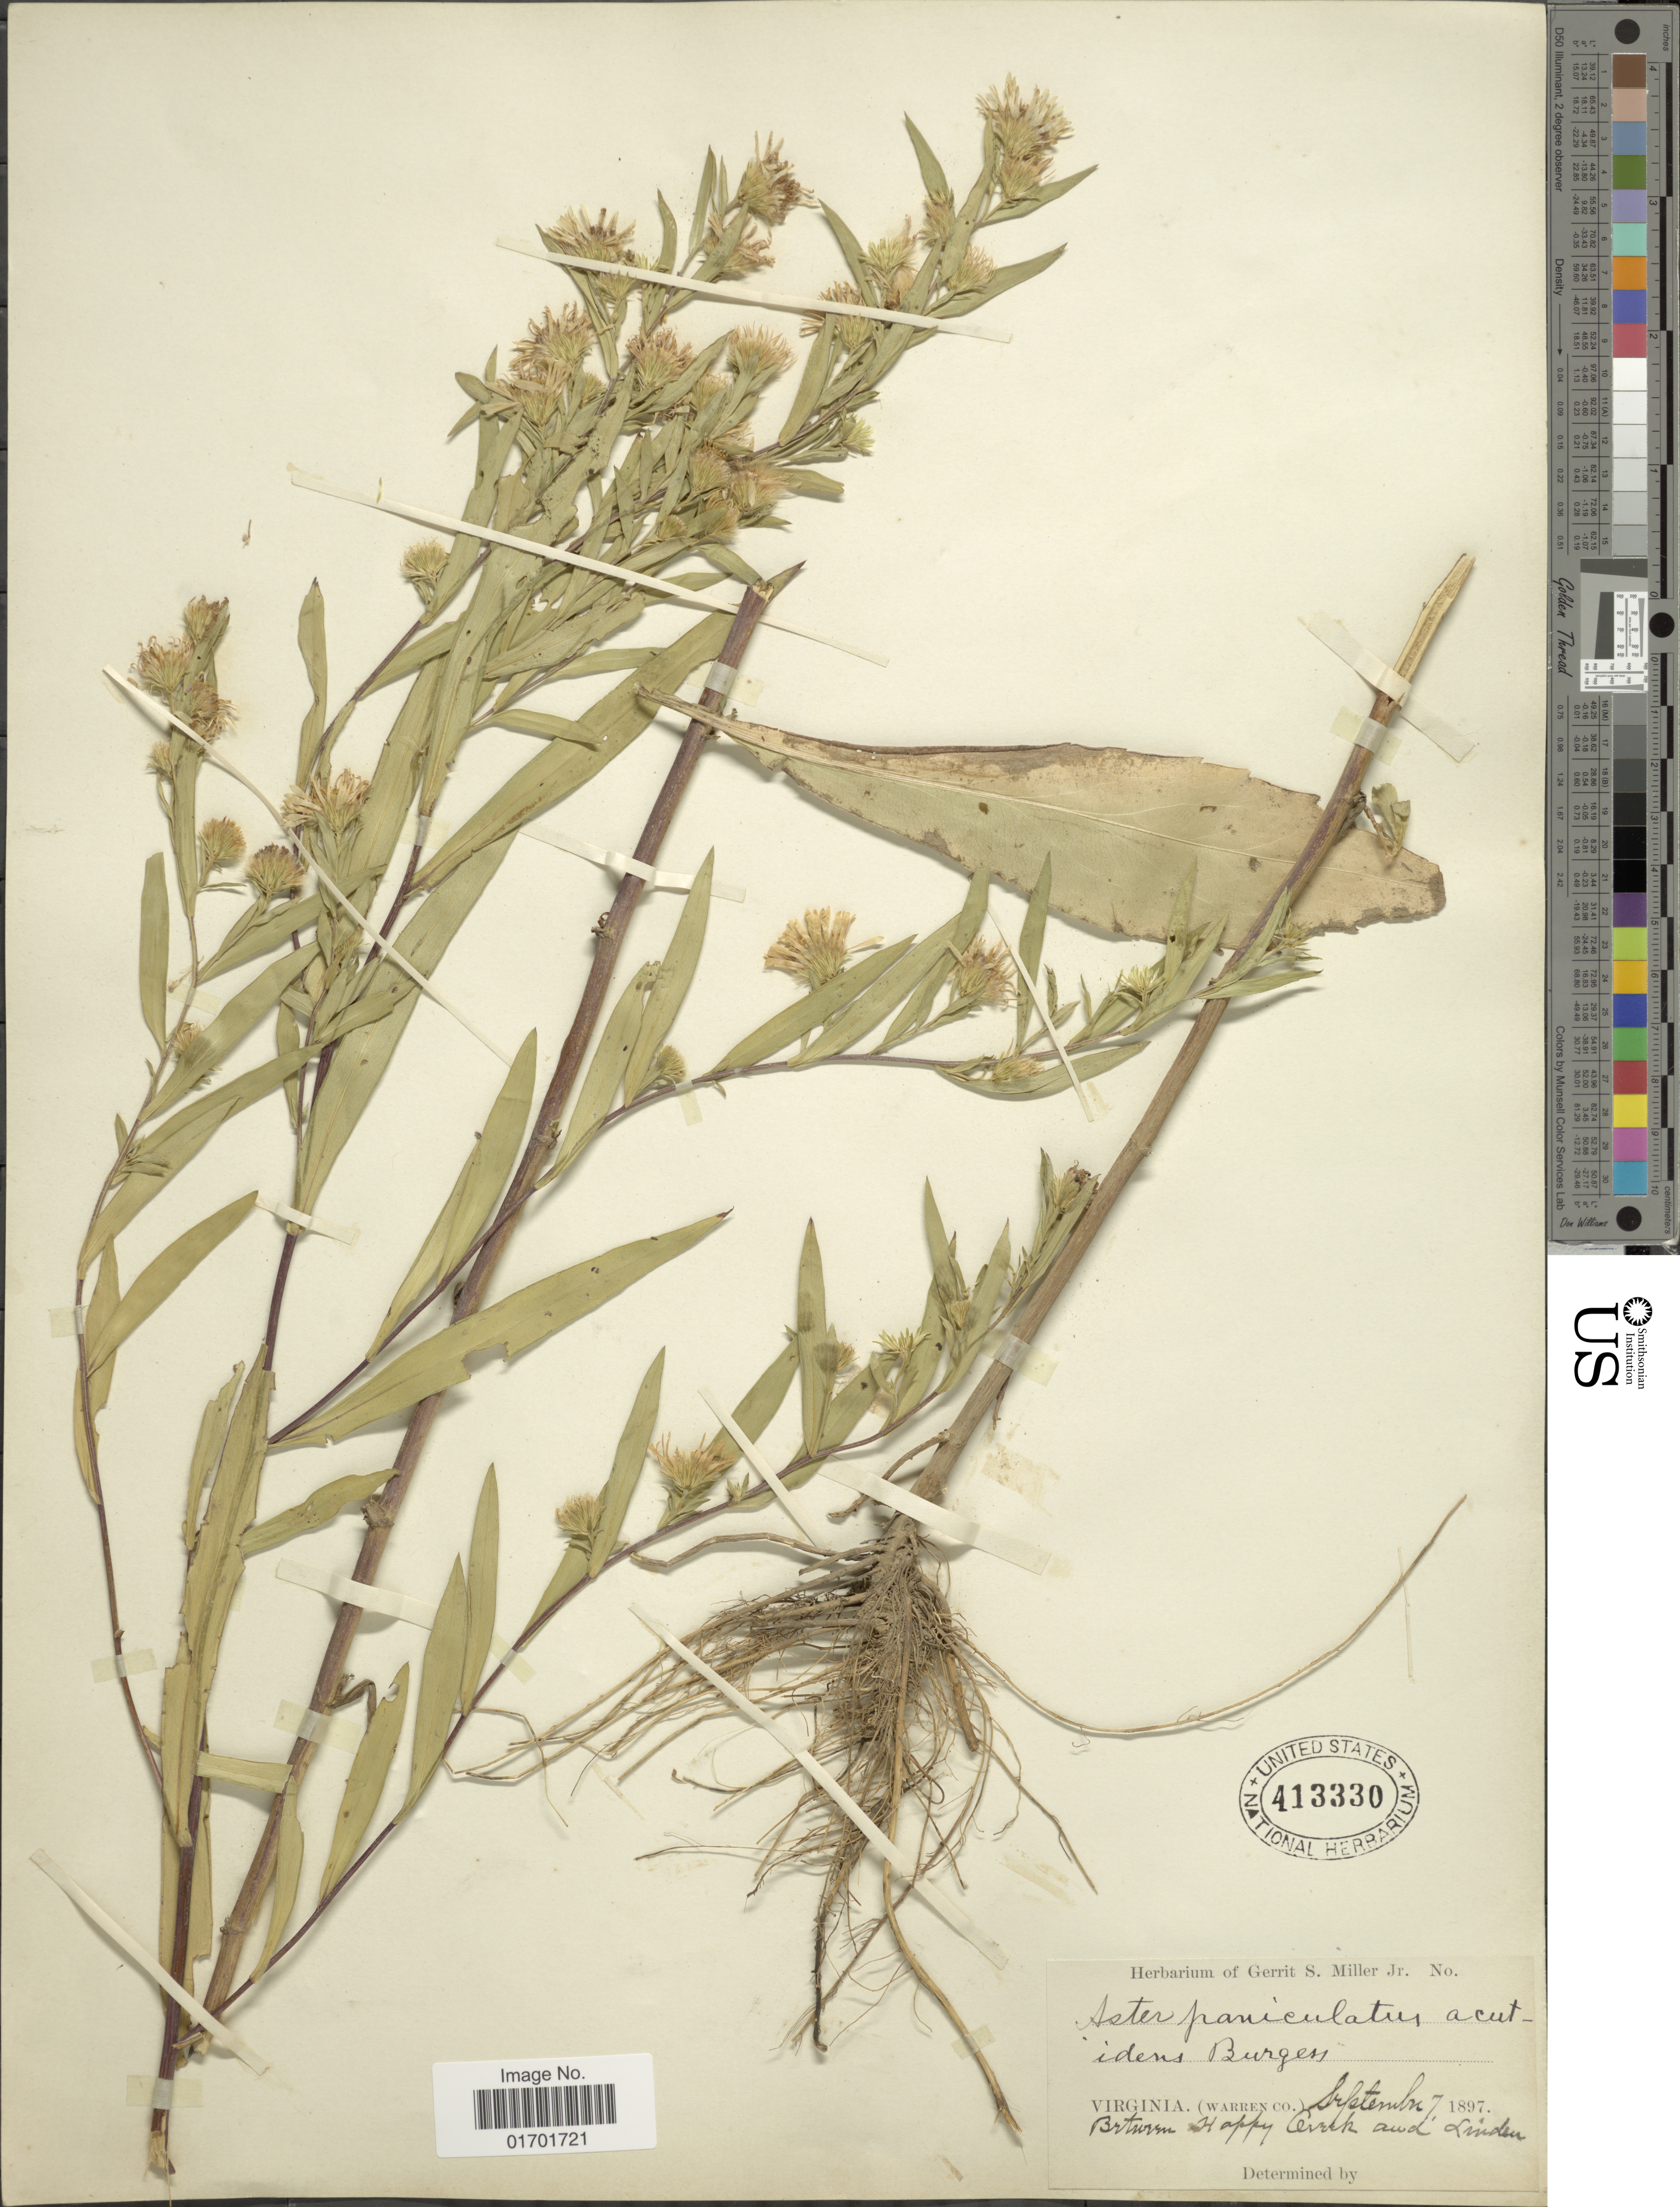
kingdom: Plantae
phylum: Tracheophyta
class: Magnoliopsida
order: Asterales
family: Asteraceae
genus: Symphyotrichum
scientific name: Symphyotrichum lanceolatum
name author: (Willd.) G.L. Nesom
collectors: ex herb. Gerrit S. Miller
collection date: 1897-09-07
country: United States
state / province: Virginia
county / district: Warren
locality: Warren Co., between Happy Creek and Linden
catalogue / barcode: US 413330